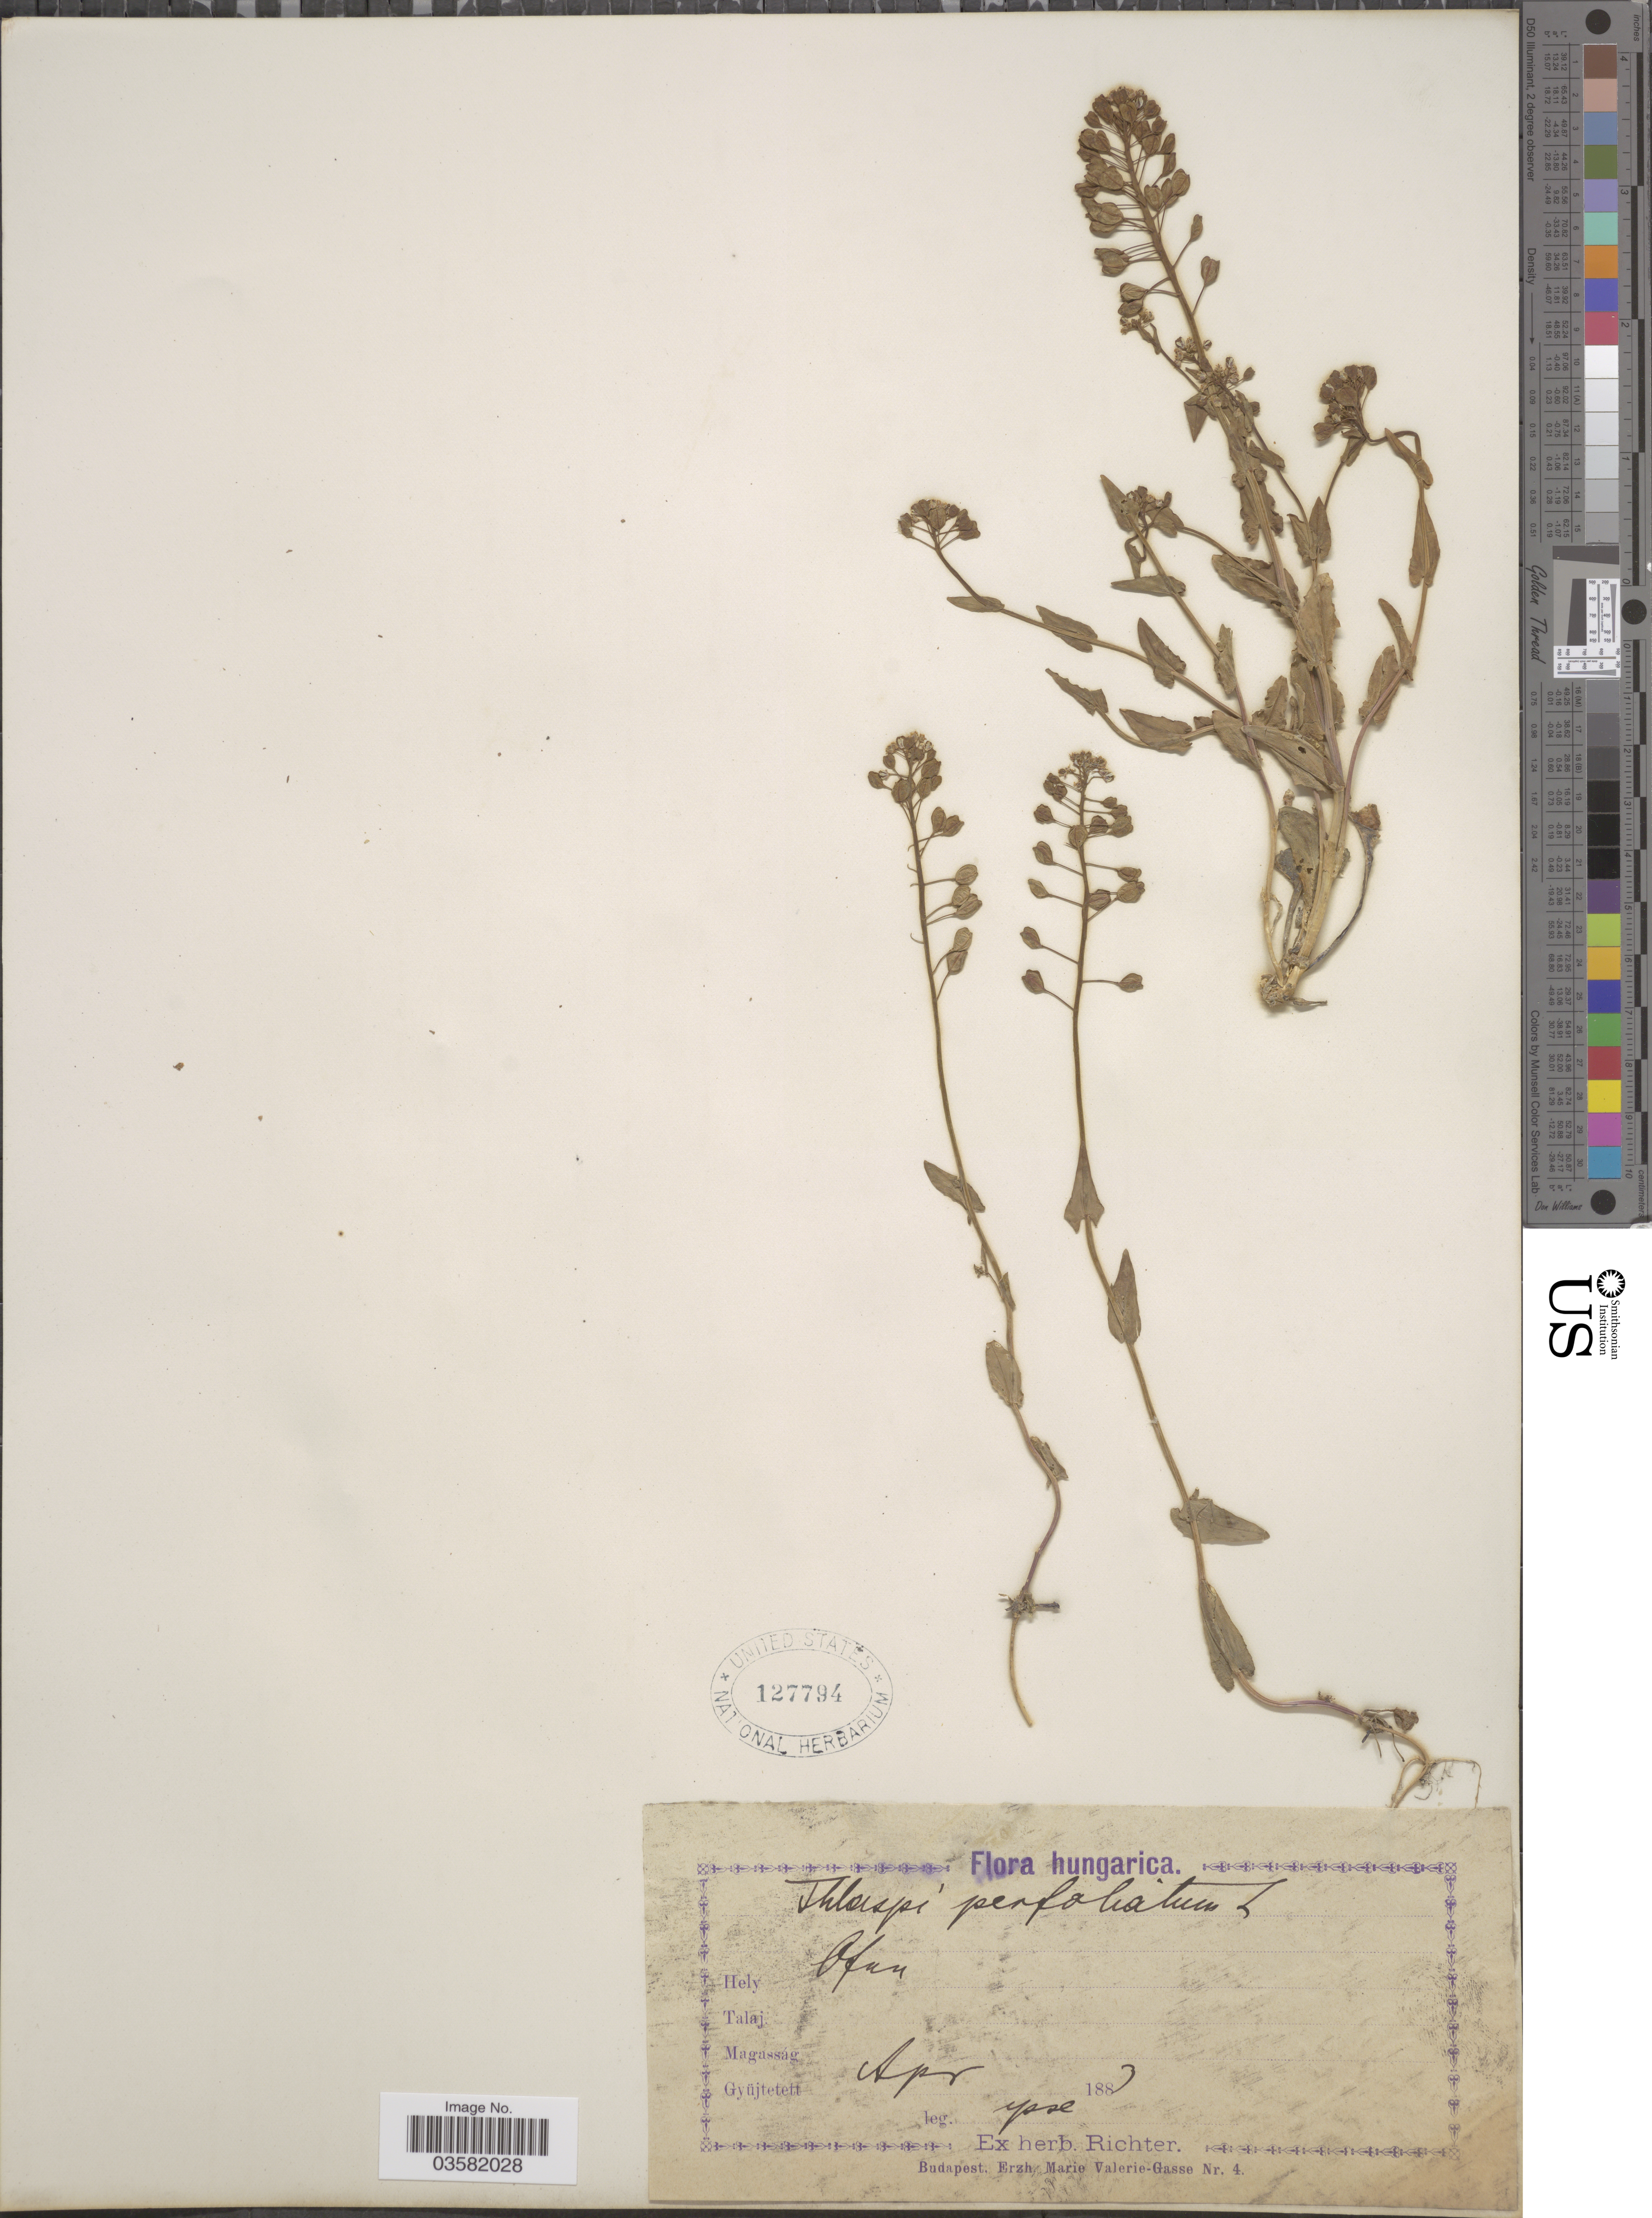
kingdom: Plantae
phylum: Tracheophyta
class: Magnoliopsida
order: Brassicales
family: Brassicaceae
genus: Thlaspi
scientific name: Thlaspi perfoliatum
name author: L.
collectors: -- Richter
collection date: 1883-04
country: Hungary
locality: Ofan.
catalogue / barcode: US 127794